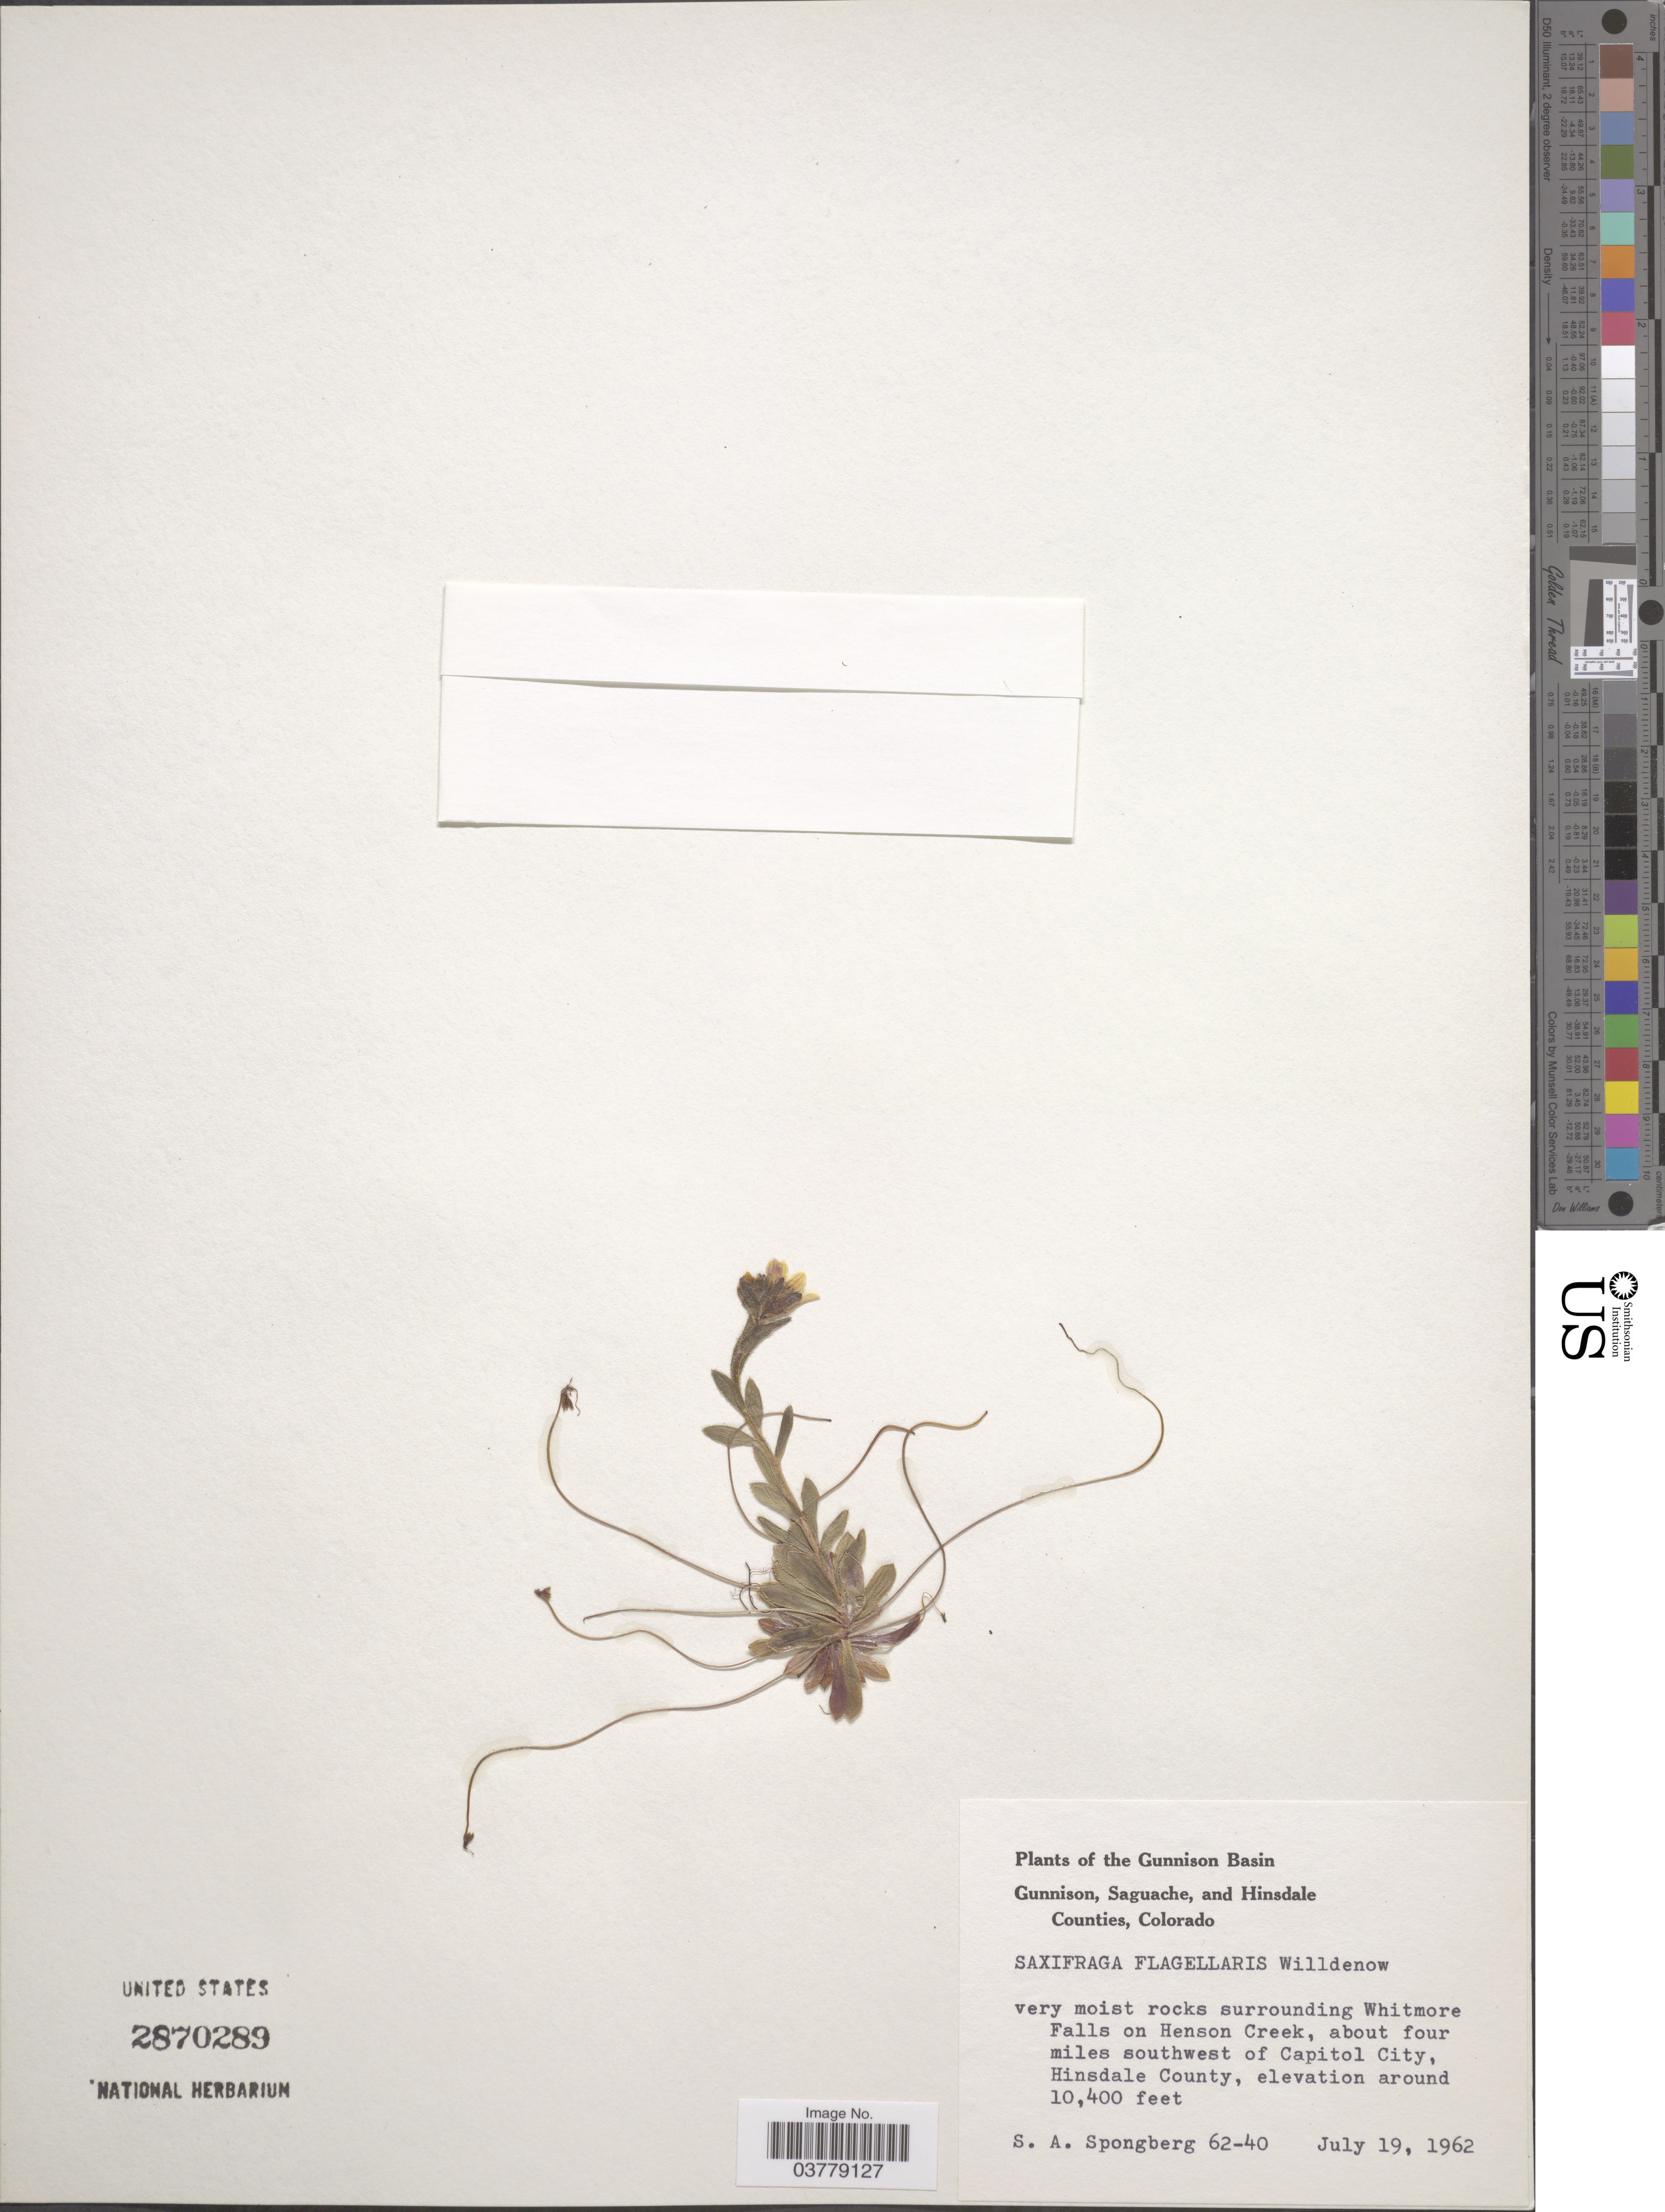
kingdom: Plantae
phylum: Tracheophyta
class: Magnoliopsida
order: Saxifragales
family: Saxifragaceae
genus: Saxifraga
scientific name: Saxifraga flagellaris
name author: Willd. ex Sternb.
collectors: S. A.Spongberg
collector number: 62-40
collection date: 1962-07-19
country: United States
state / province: Colorado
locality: The Gunnison Basin. Very moist rocks surrounding Whitmore Falls on Henson Creek, about four miles southwest of Capitol City, Hinsdale County.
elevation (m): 3170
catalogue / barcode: US 2870289